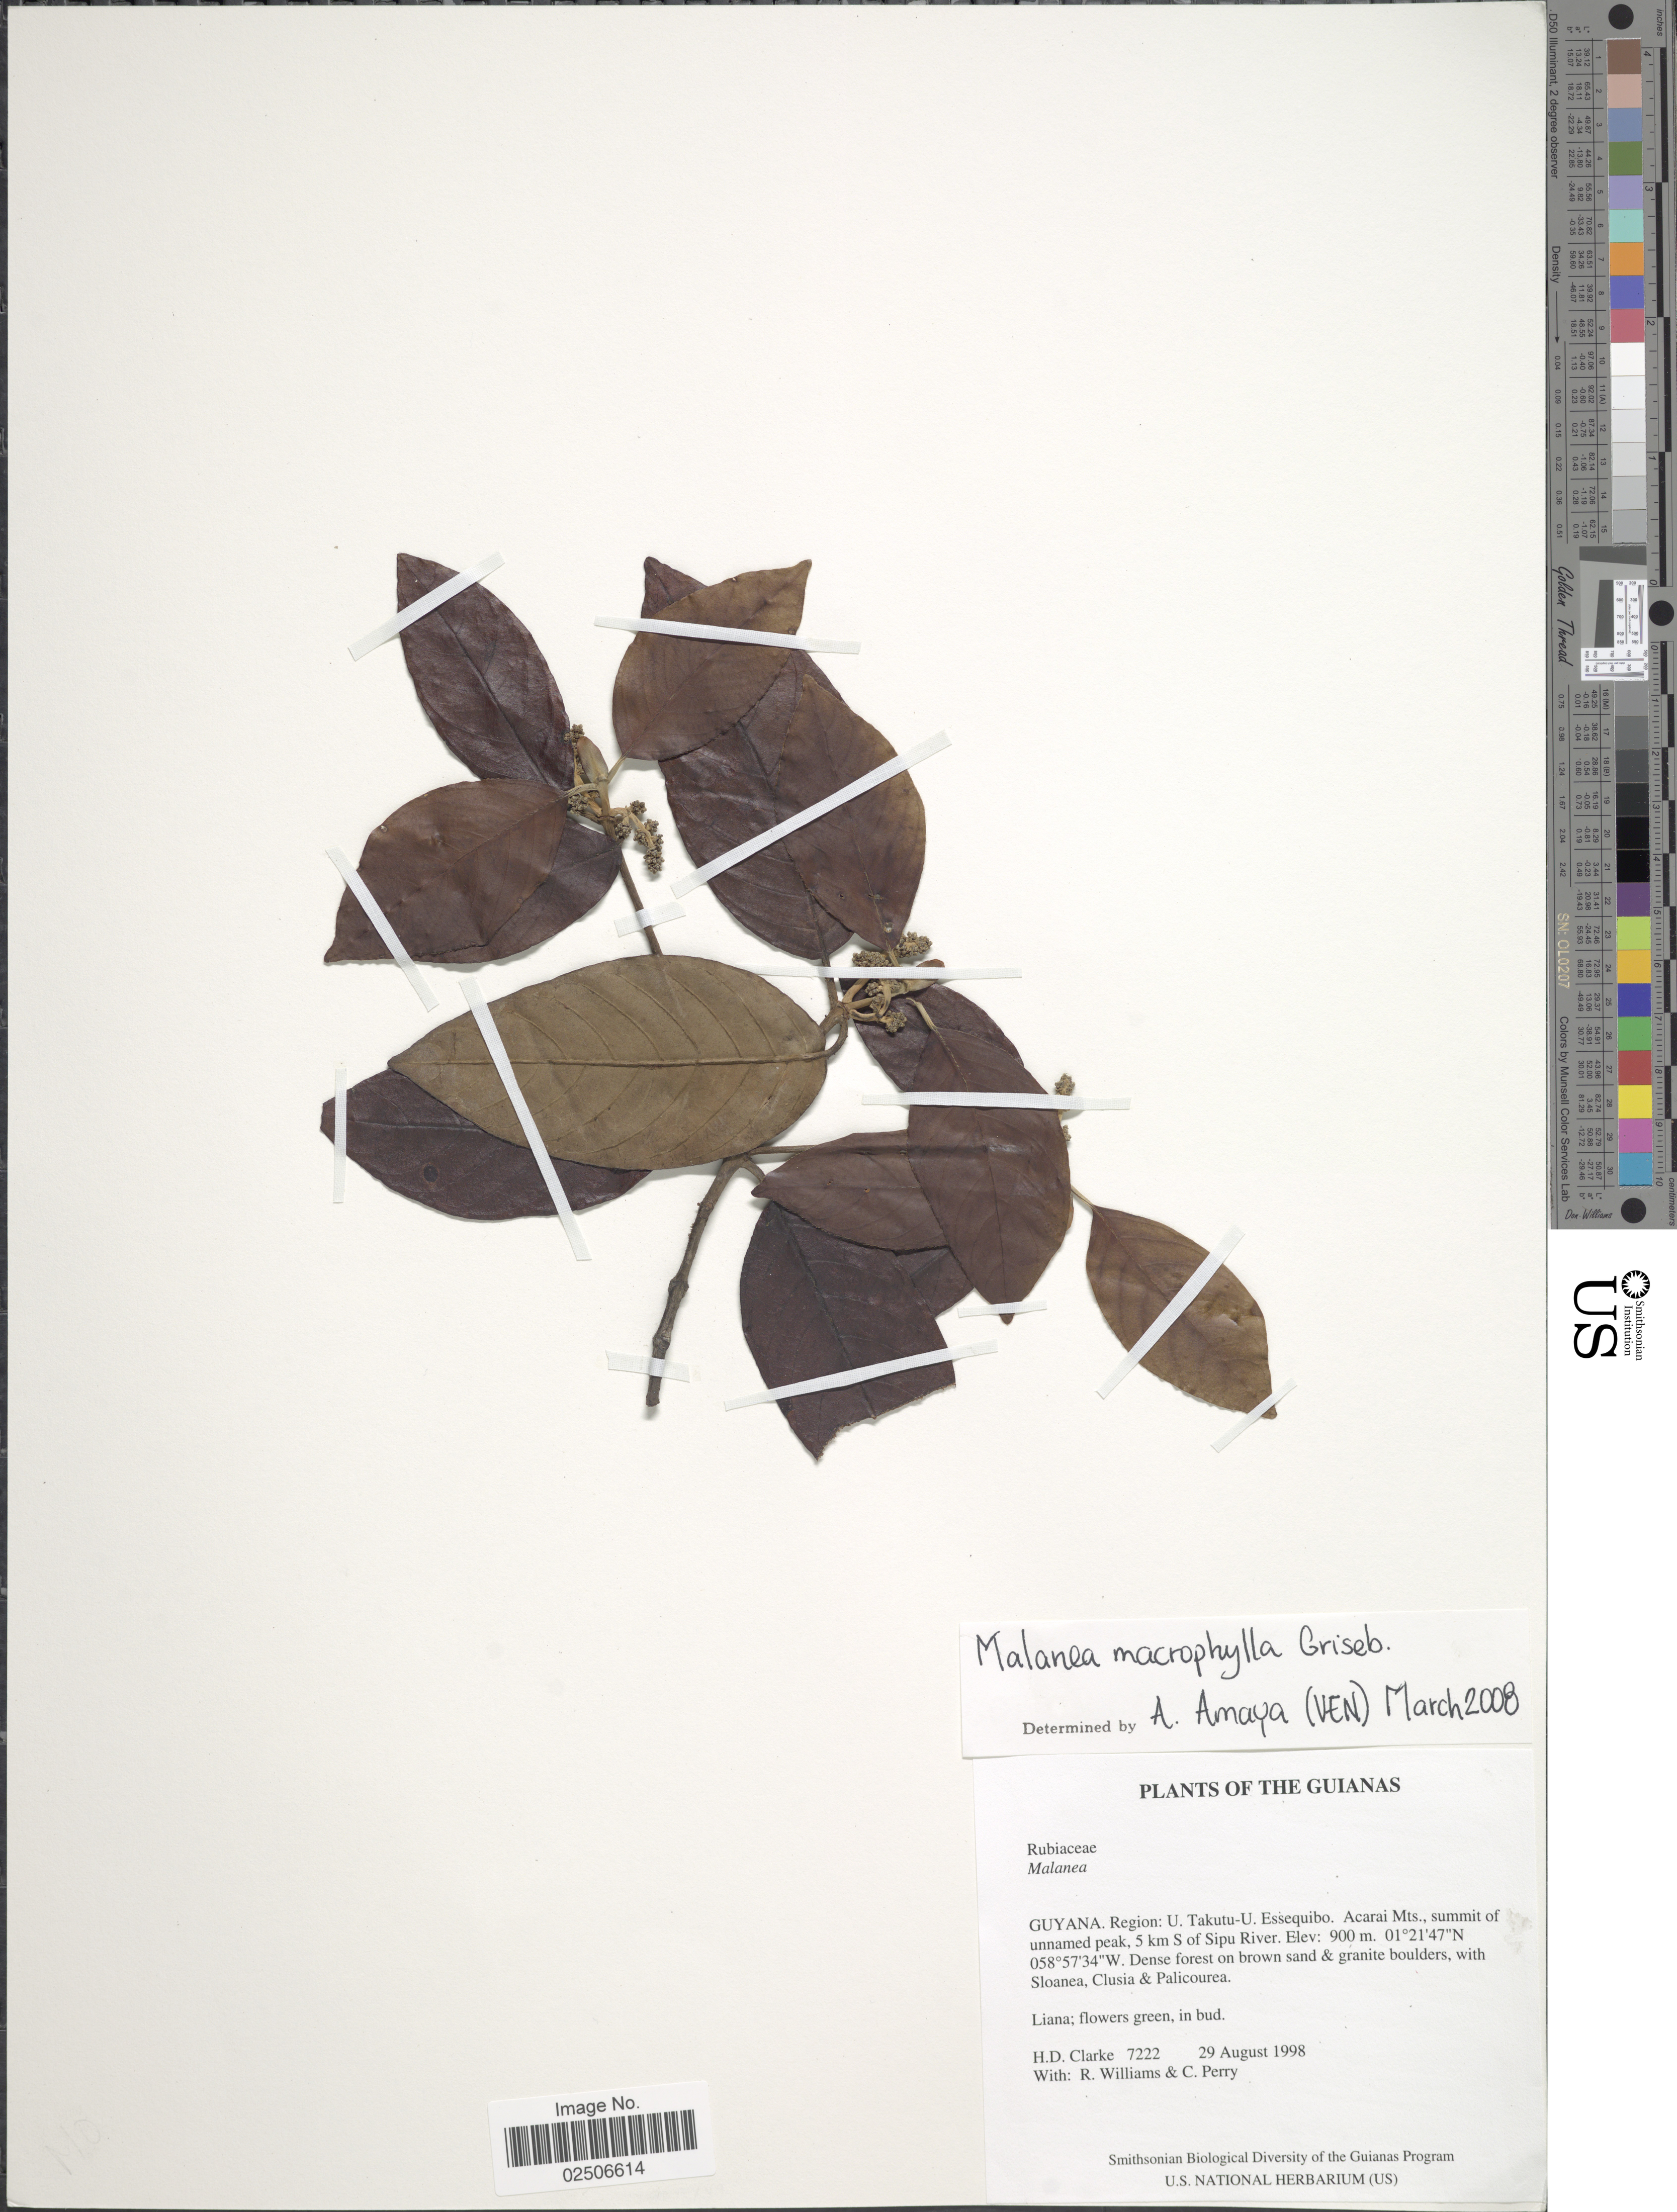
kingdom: Plantae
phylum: Tracheophyta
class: Magnoliopsida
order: Gentianales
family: Rubiaceae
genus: Malanea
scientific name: Malanea sarmentosa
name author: Aubl.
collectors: H. D. Clarke, R. Williams & C. Perry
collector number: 7222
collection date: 1998-08-29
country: Guyana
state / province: U. Takutu-U. Essequibo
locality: The Guianas, Acarai Mts., summit of unnamed peak, 5 km S of Sipu River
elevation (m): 900